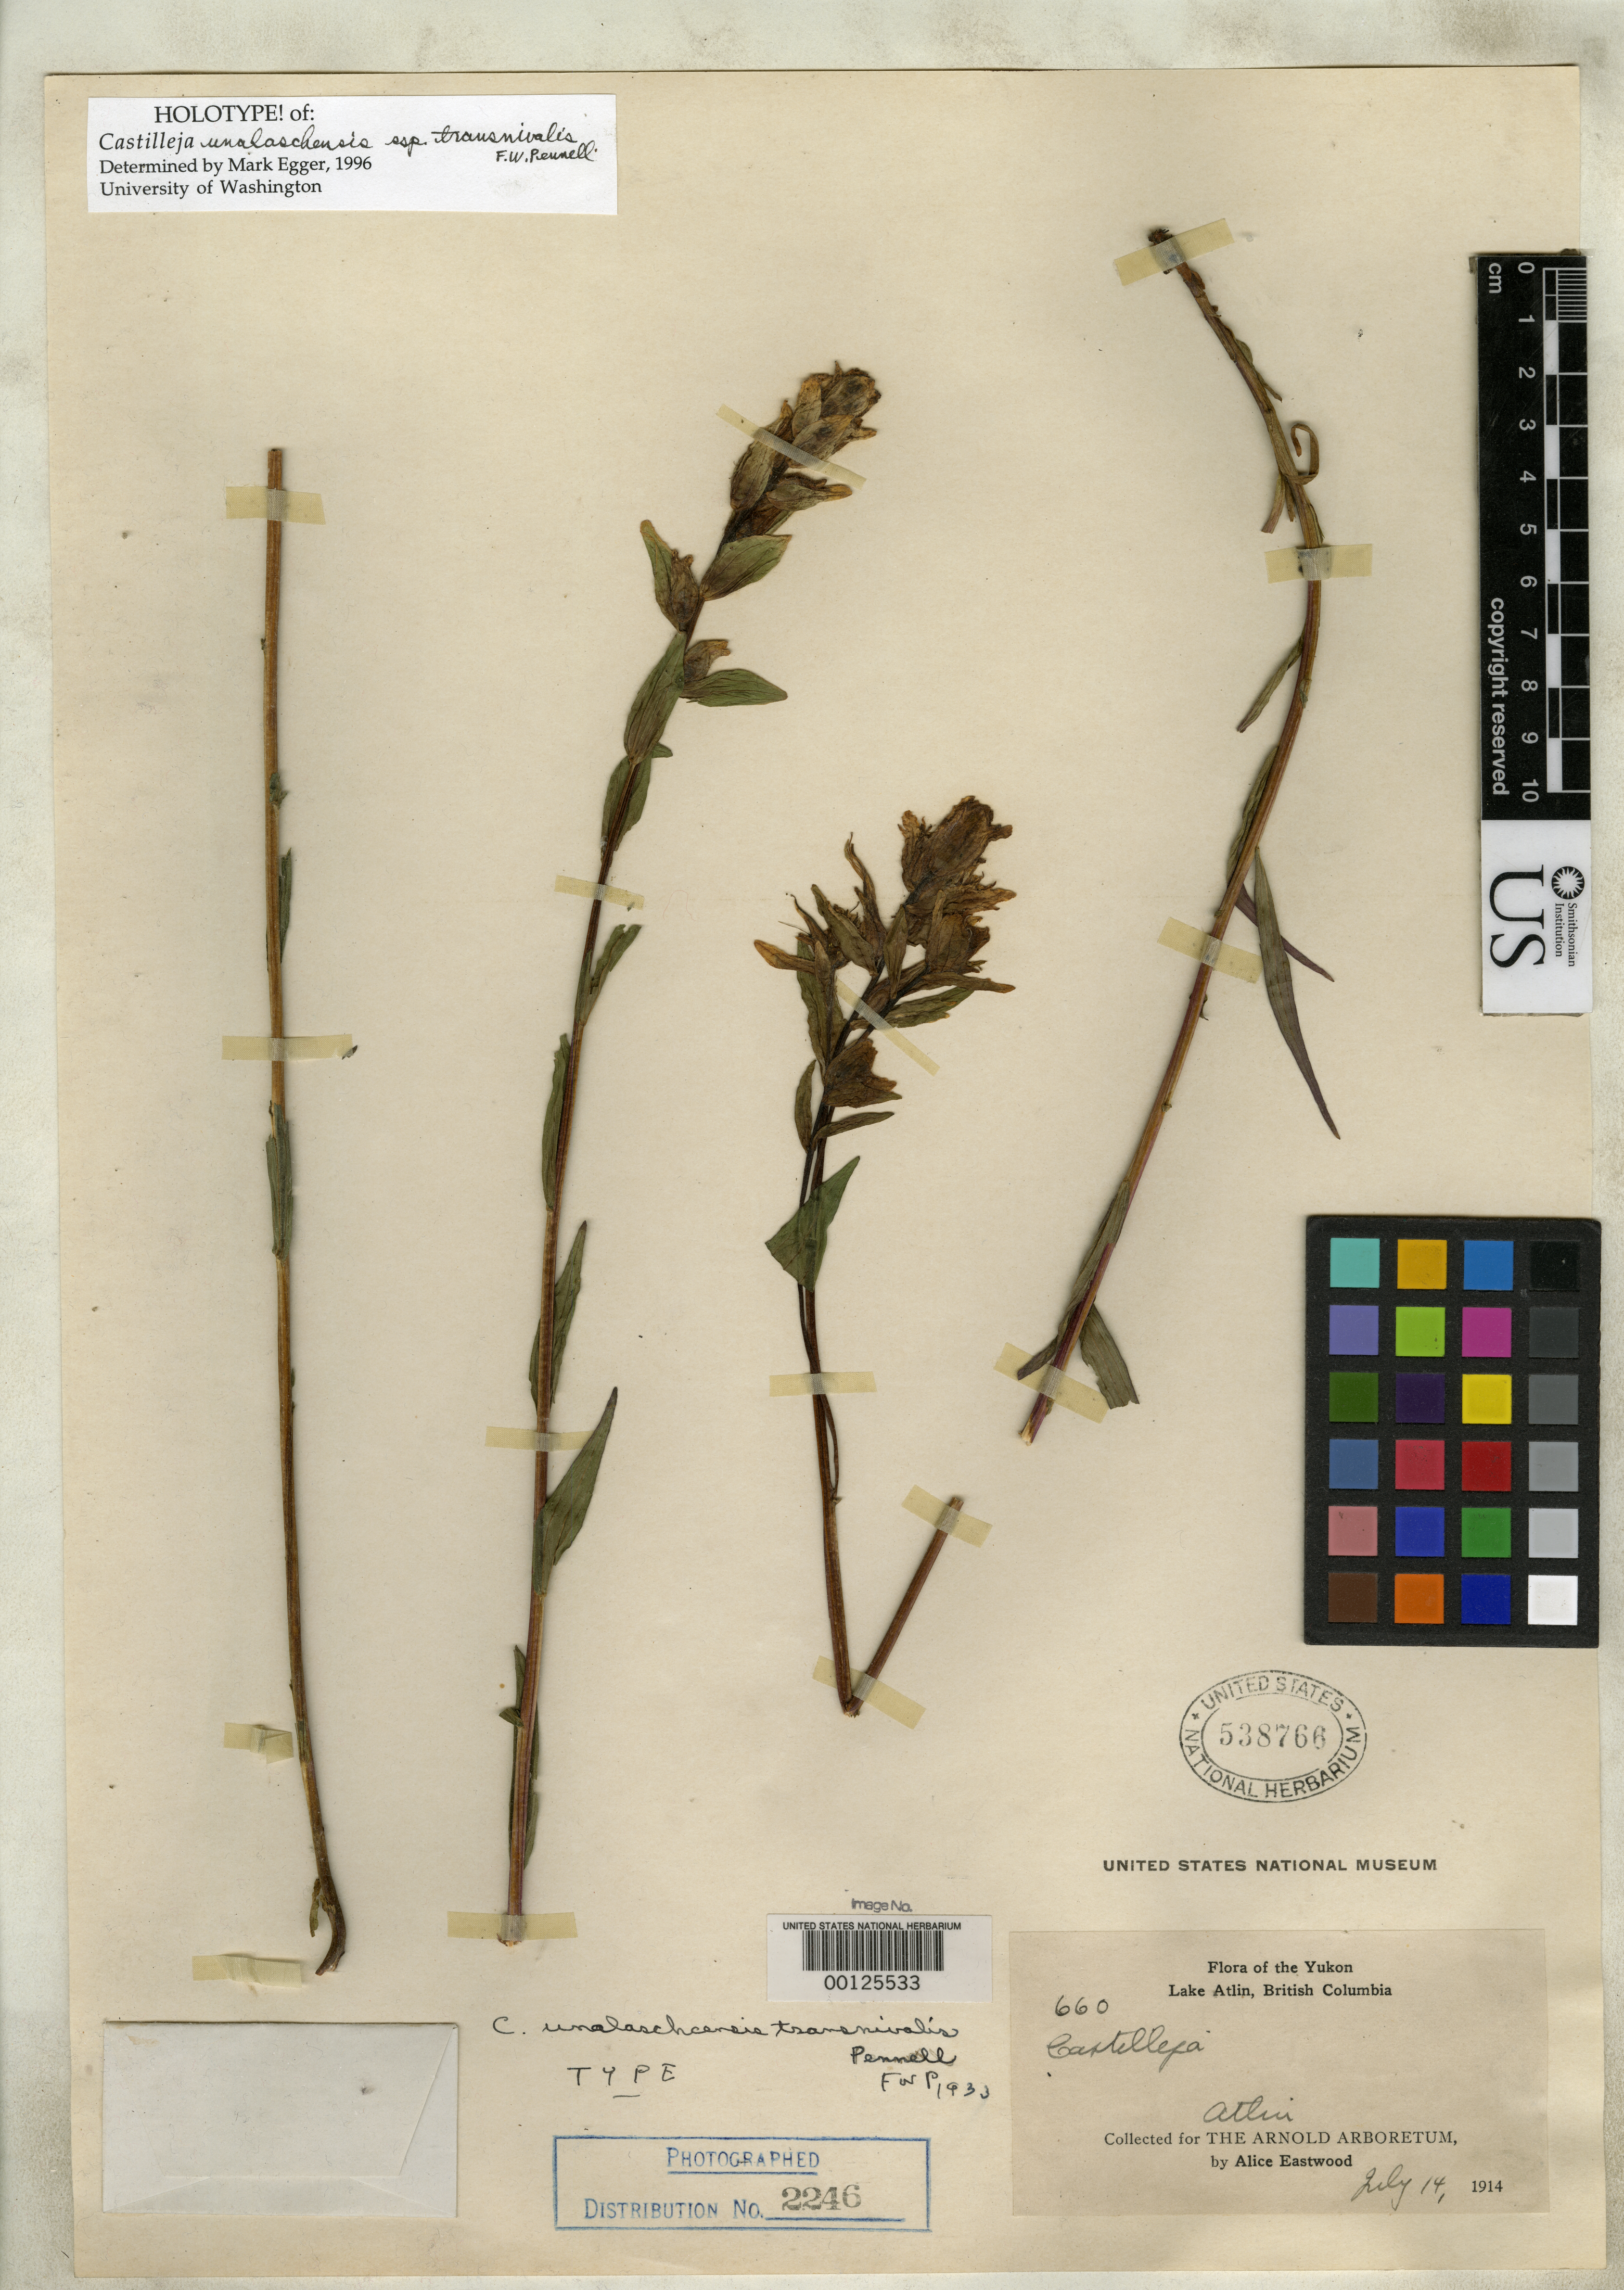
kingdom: Plantae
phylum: Tracheophyta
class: Magnoliopsida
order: Lamiales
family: Orobanchaceae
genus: Castilleja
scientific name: Castilleja unalaschcensis subsp. transnivalis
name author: Pennell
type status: Holotype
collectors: A. Eastwood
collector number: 660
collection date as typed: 14 Jul 1914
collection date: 1914-07-14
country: Canada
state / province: British Columbia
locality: Lake Atlin.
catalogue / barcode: US 538766